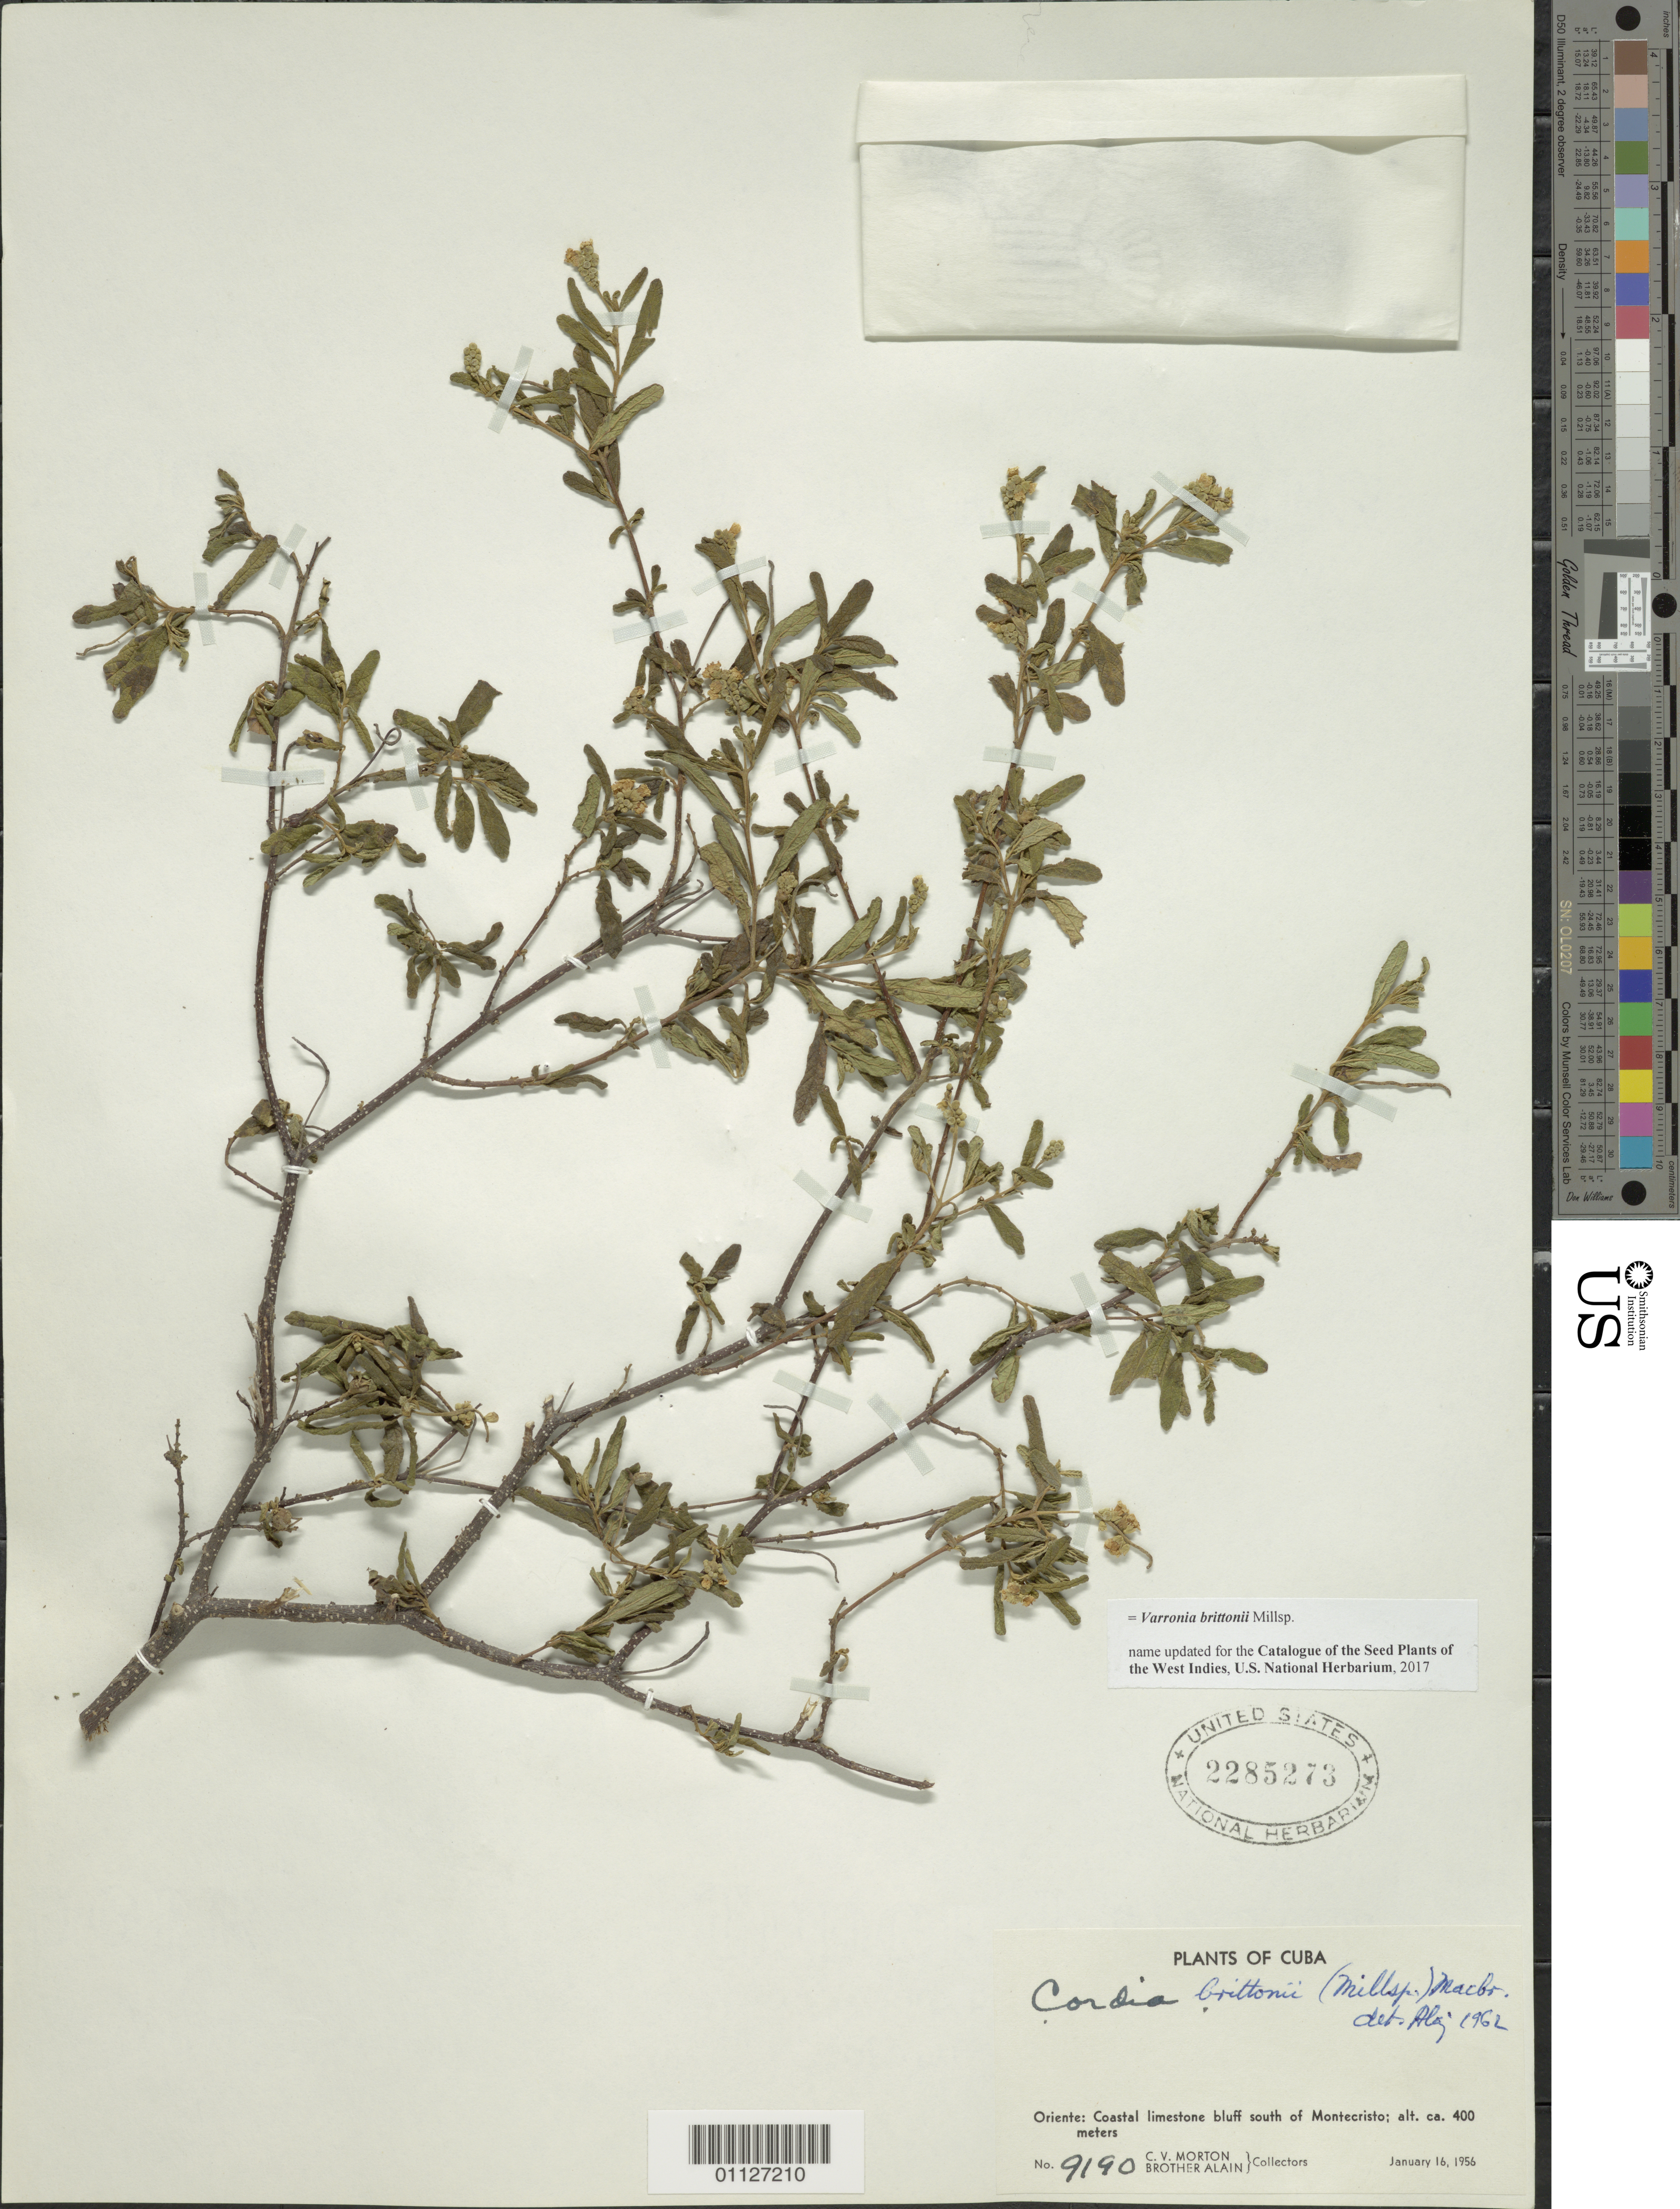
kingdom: Plantae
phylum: Tracheophyta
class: Magnoliopsida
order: Boraginales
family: Cordiaceae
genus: Varronia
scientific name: Varronia brittonii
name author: Millsp.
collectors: C. V. Morton & A. H. Liogier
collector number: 9190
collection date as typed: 16 Jan 1956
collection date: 1956-01-16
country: Cuba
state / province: Guantánamo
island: Cuba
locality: Coastal limestone bluffs S of Montecristo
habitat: Coastal limestone bluff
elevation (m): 400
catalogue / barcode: US 2285273